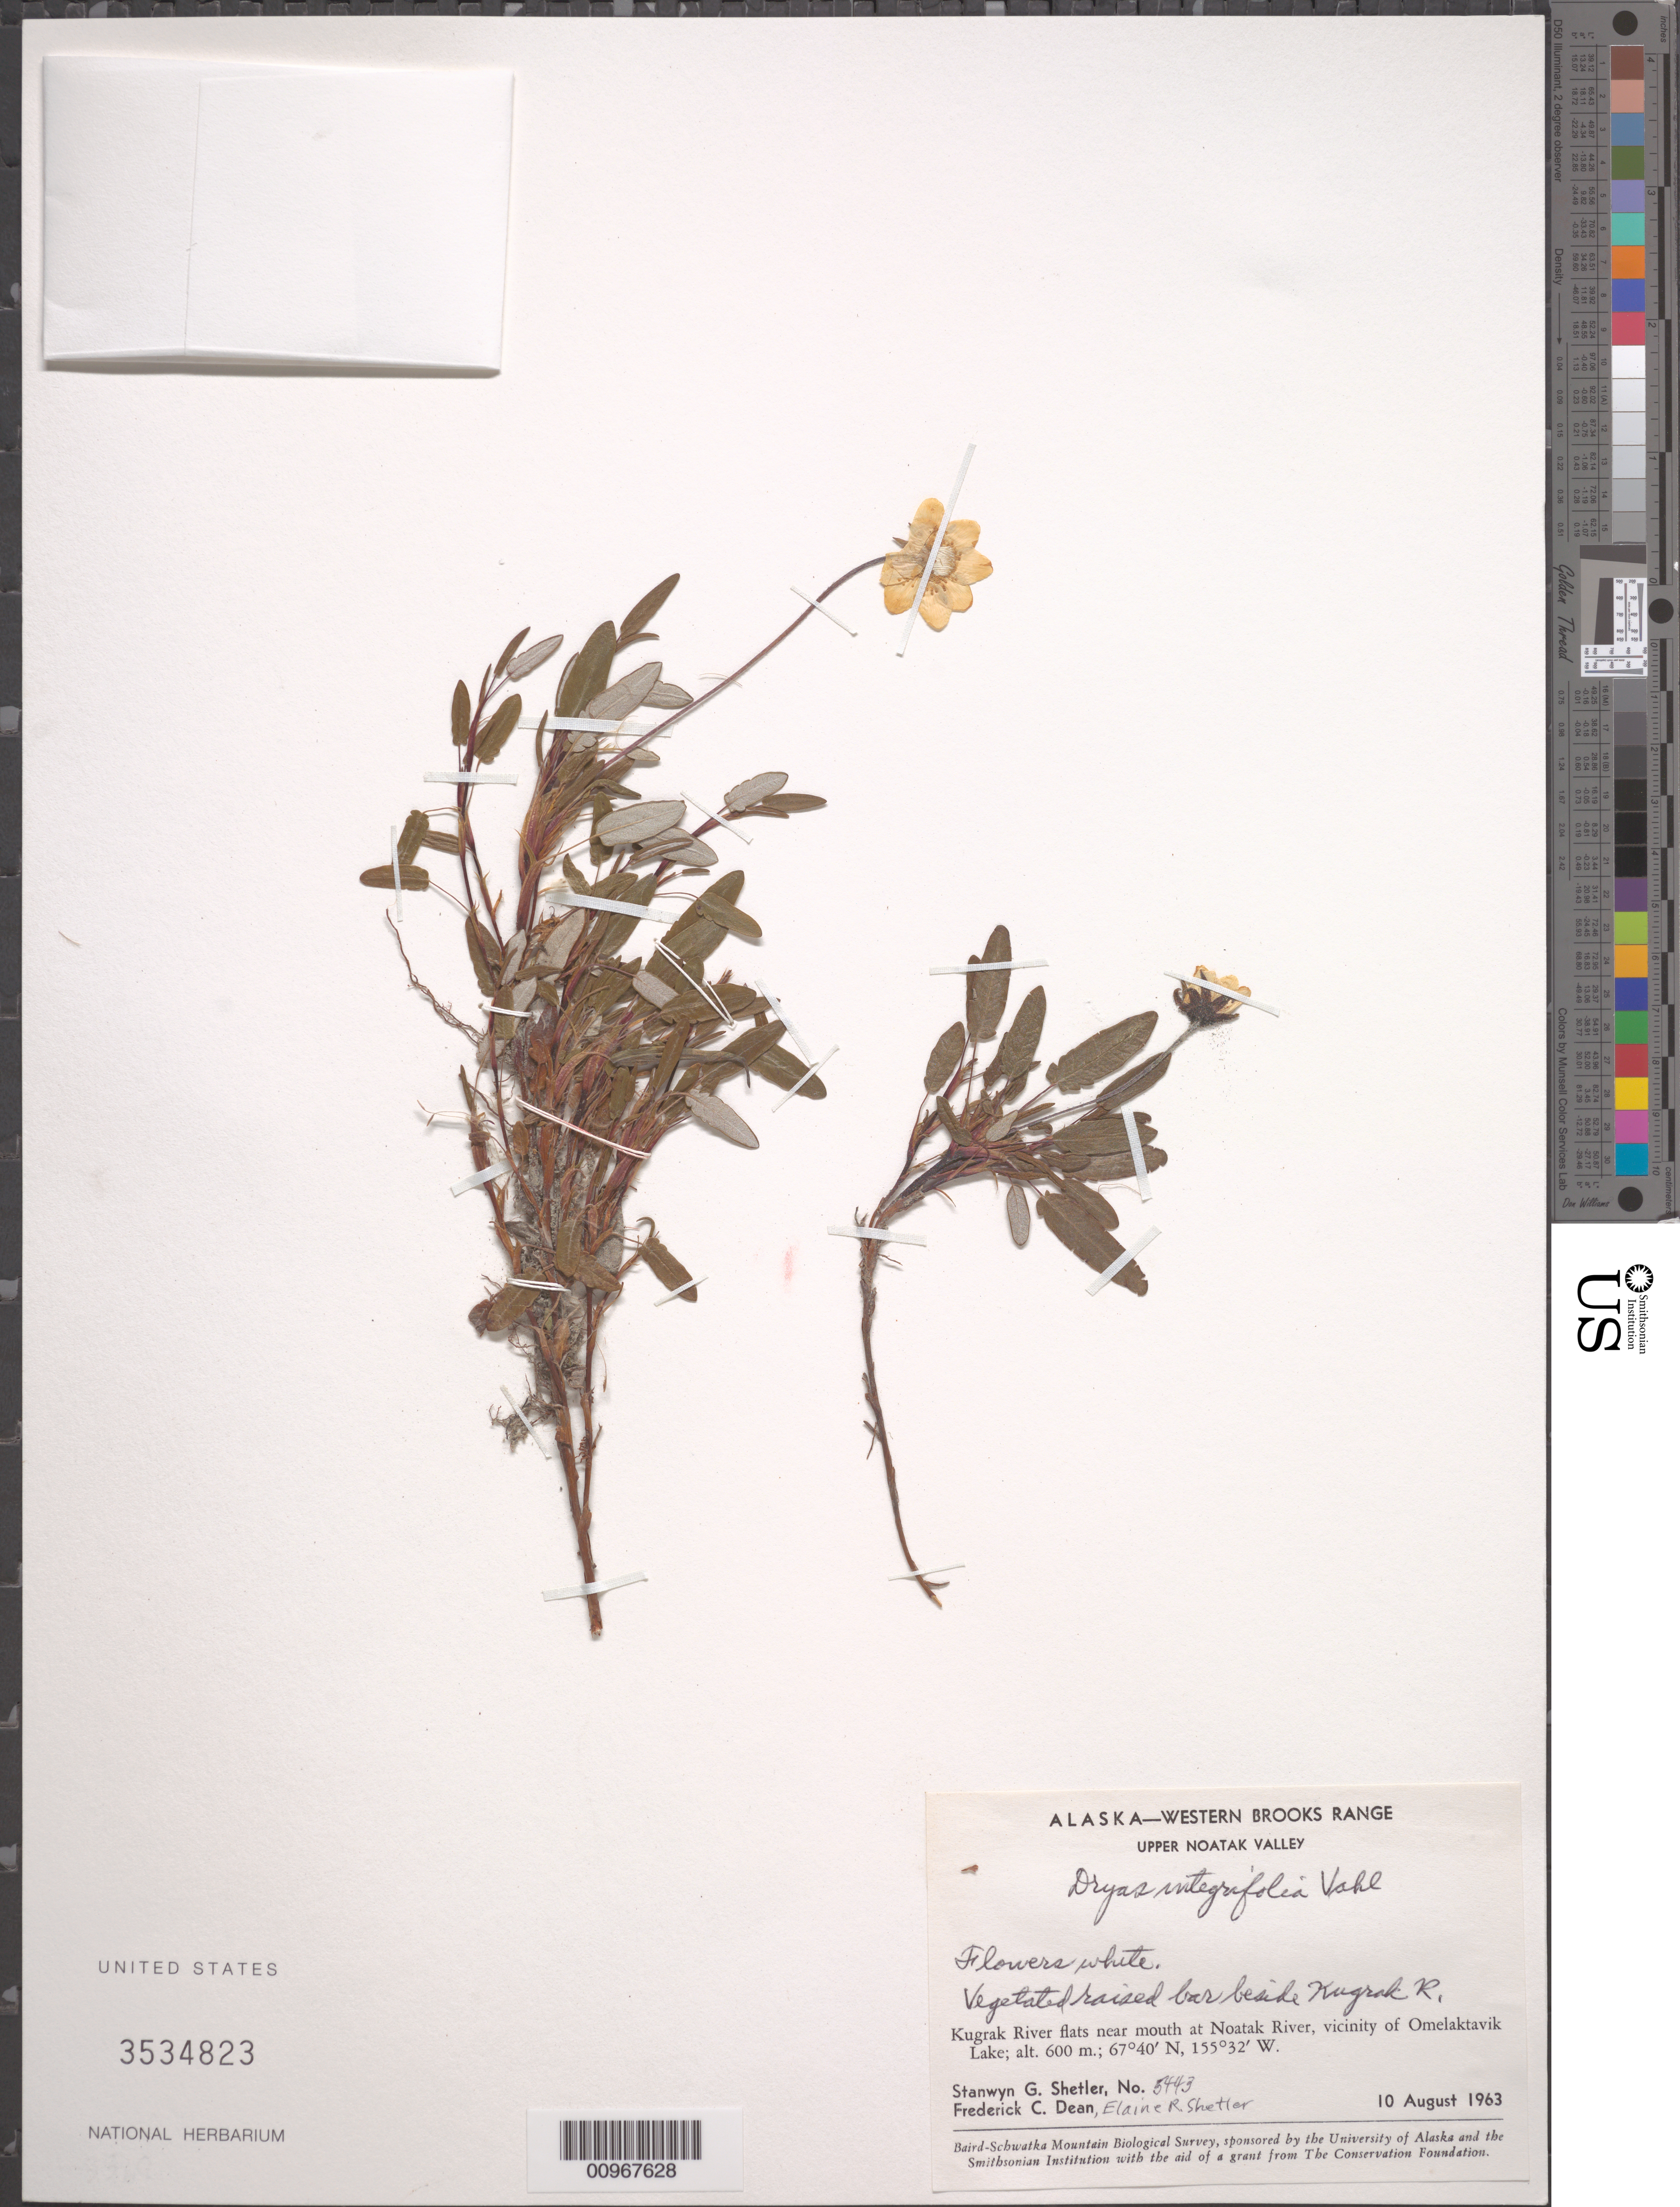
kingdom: Plantae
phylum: Tracheophyta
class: Magnoliopsida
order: Rosales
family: Rosaceae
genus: Dryas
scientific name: Dryas integrifolia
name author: Vahl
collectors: S. Shetler, F. C. Dean & E. R. Shetler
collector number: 5443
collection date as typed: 10 Aug 1963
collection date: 1963-08-10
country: United States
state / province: Alaska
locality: Kugrak River flats near mouth at Noatak River, vicinity of Omelaktavik Lake. Western Brooks Range, Upper Noatak Valley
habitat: Vegetated raised bar beside Kugrak R.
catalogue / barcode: US 3534823